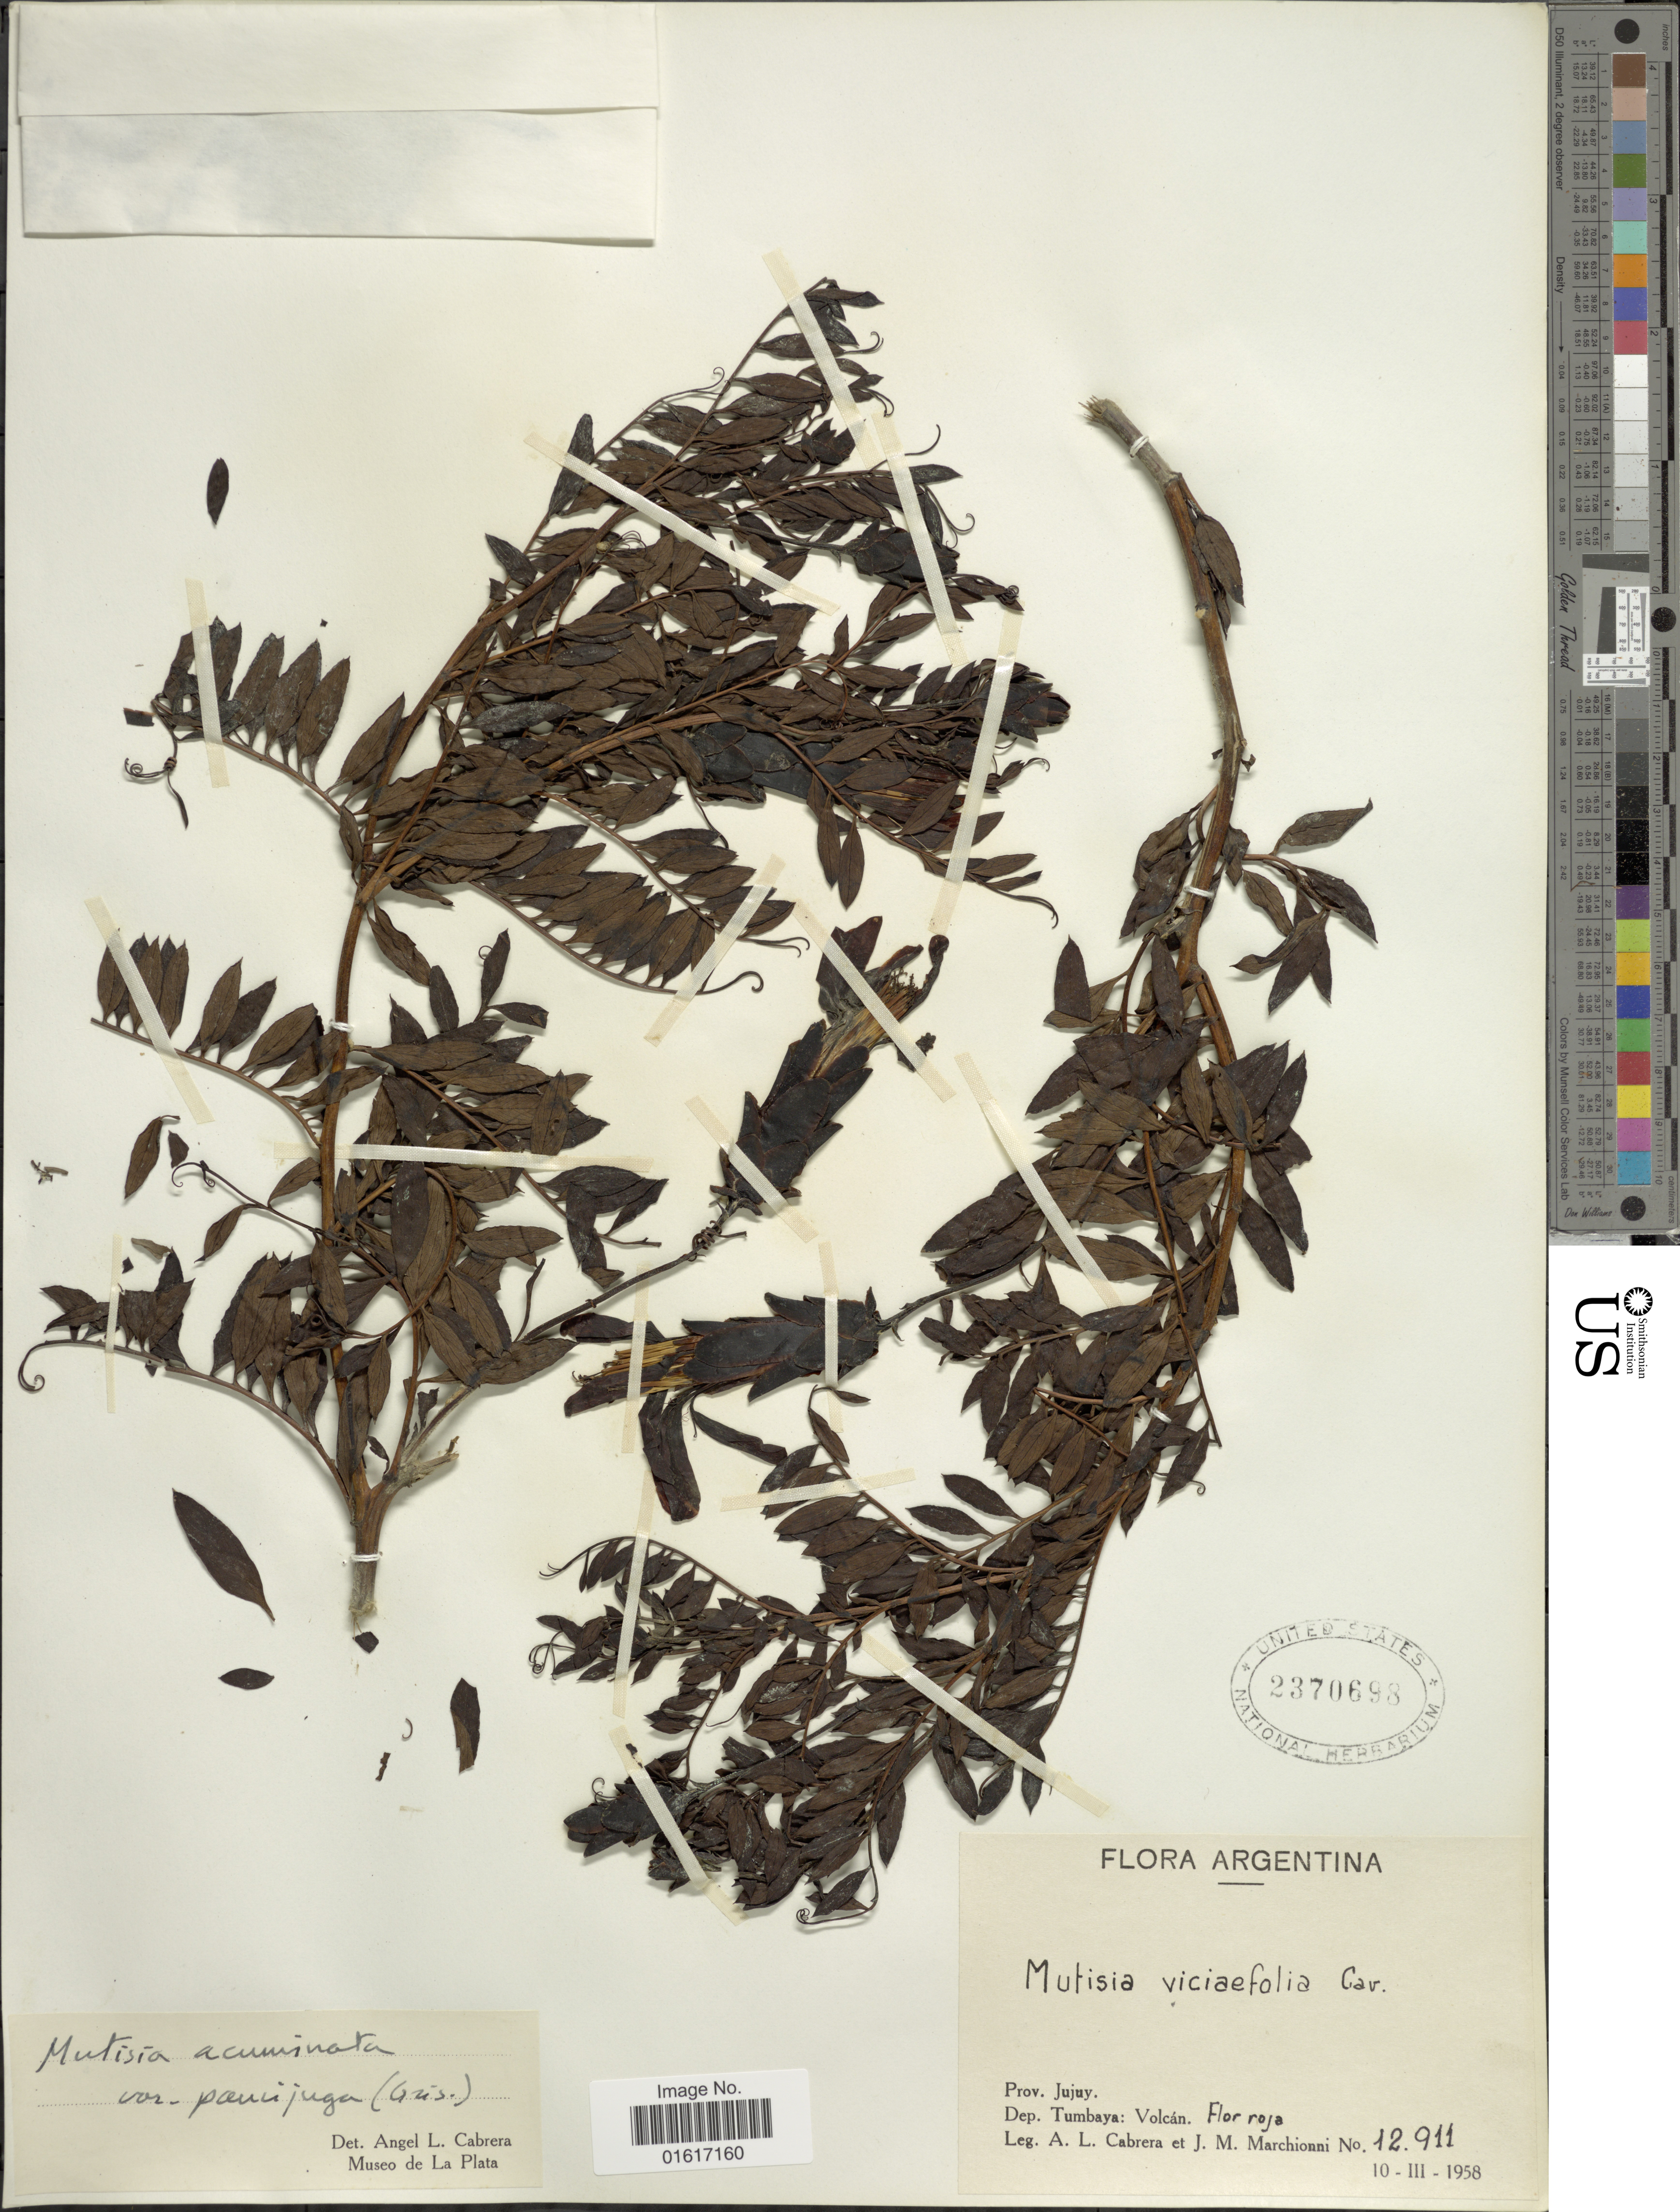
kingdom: Plantae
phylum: Tracheophyta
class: Magnoliopsida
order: Asterales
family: Asteraceae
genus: Mutisia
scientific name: Mutisia acuminata var. paucijuga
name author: (Griseb.) Cabrera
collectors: A. L. Cabrera & J. Marchionni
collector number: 12911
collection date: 1958-03-10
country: Argentina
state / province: Jujuy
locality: Dep. Tumbaya: Volcán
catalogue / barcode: US 2370698